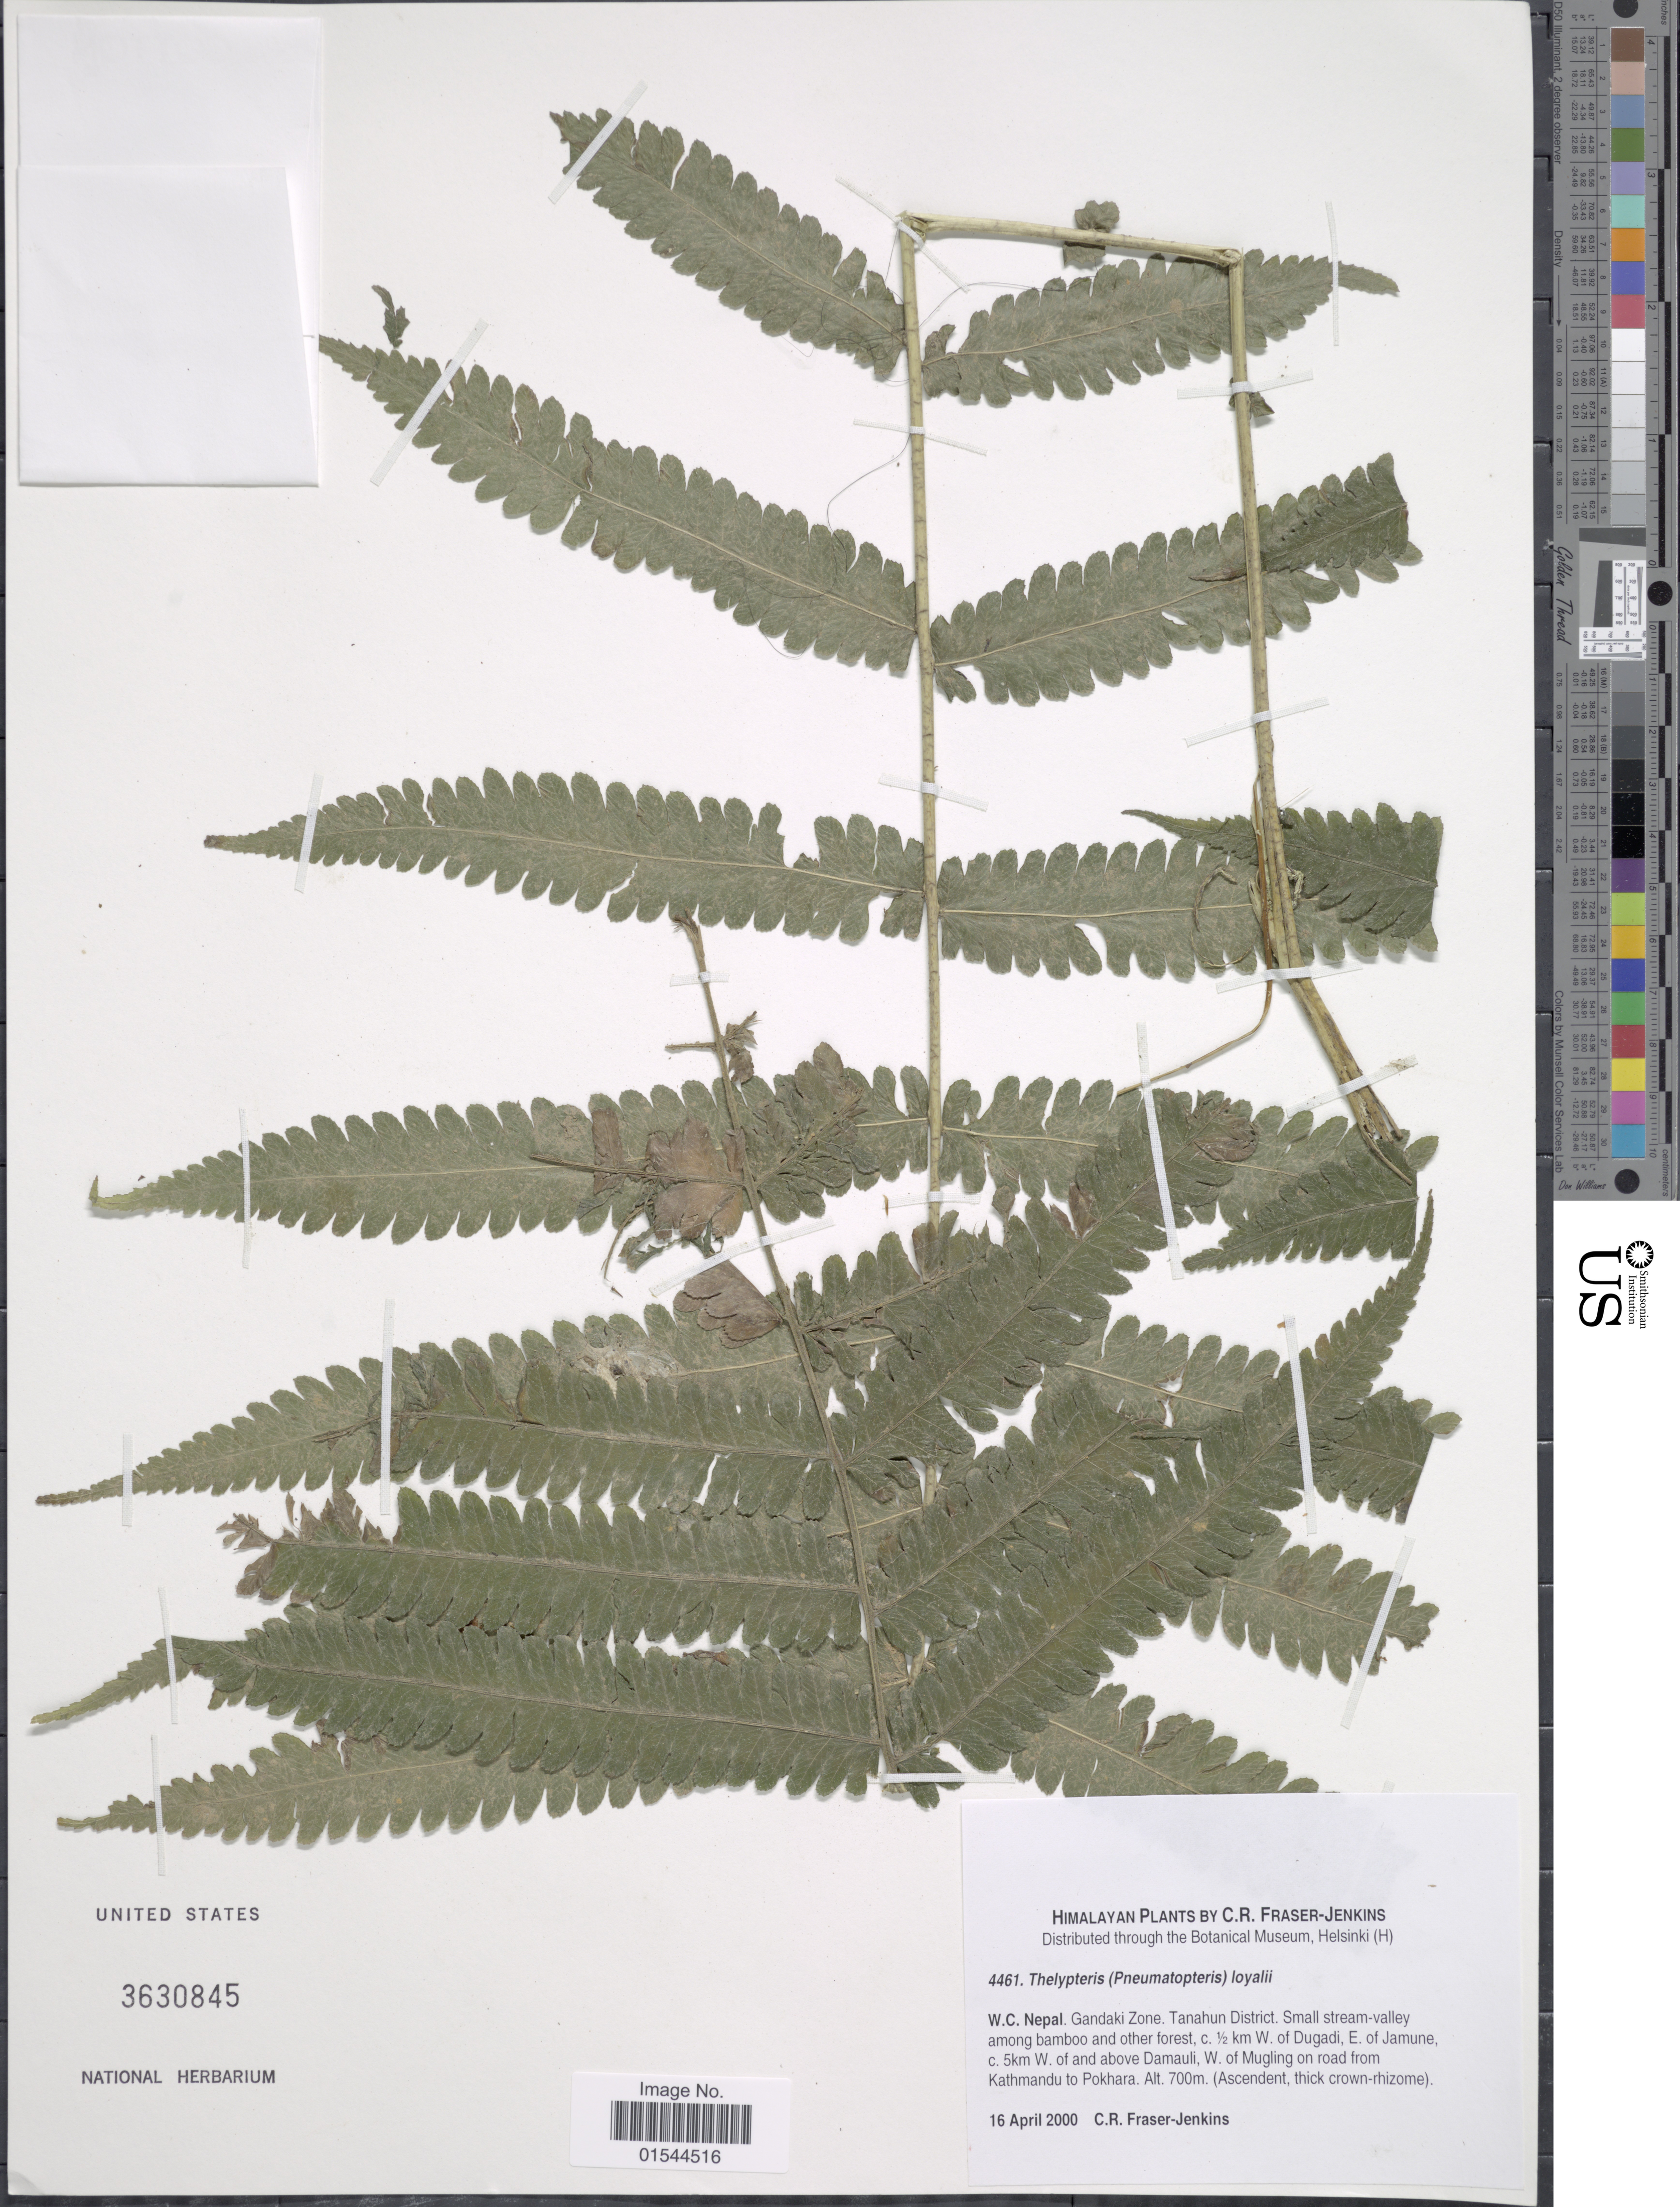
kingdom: Plantae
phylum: Tracheophyta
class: Polypodiopsida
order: Polypodiales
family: Thelypteridaceae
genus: Pneumatopteris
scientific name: Pneumatopteris loyalii (Kunze) comb. nov., ined. 2015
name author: (Kunze)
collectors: C. R. Fraser-Jenkins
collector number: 4461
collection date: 2000-04-16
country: Nepal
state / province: Gandaki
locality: W.C. Nepal, Gandaki Zone, Tanahun District, small stream-valley among bmboo and other forest, c. 1/2 km W. of Dugadi, E. of Jamune, c. 5 km W. of and above Damauli. W. of Mugling on road from Kathmandu to Pokhara, Himalaya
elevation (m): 700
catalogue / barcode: US 3630845